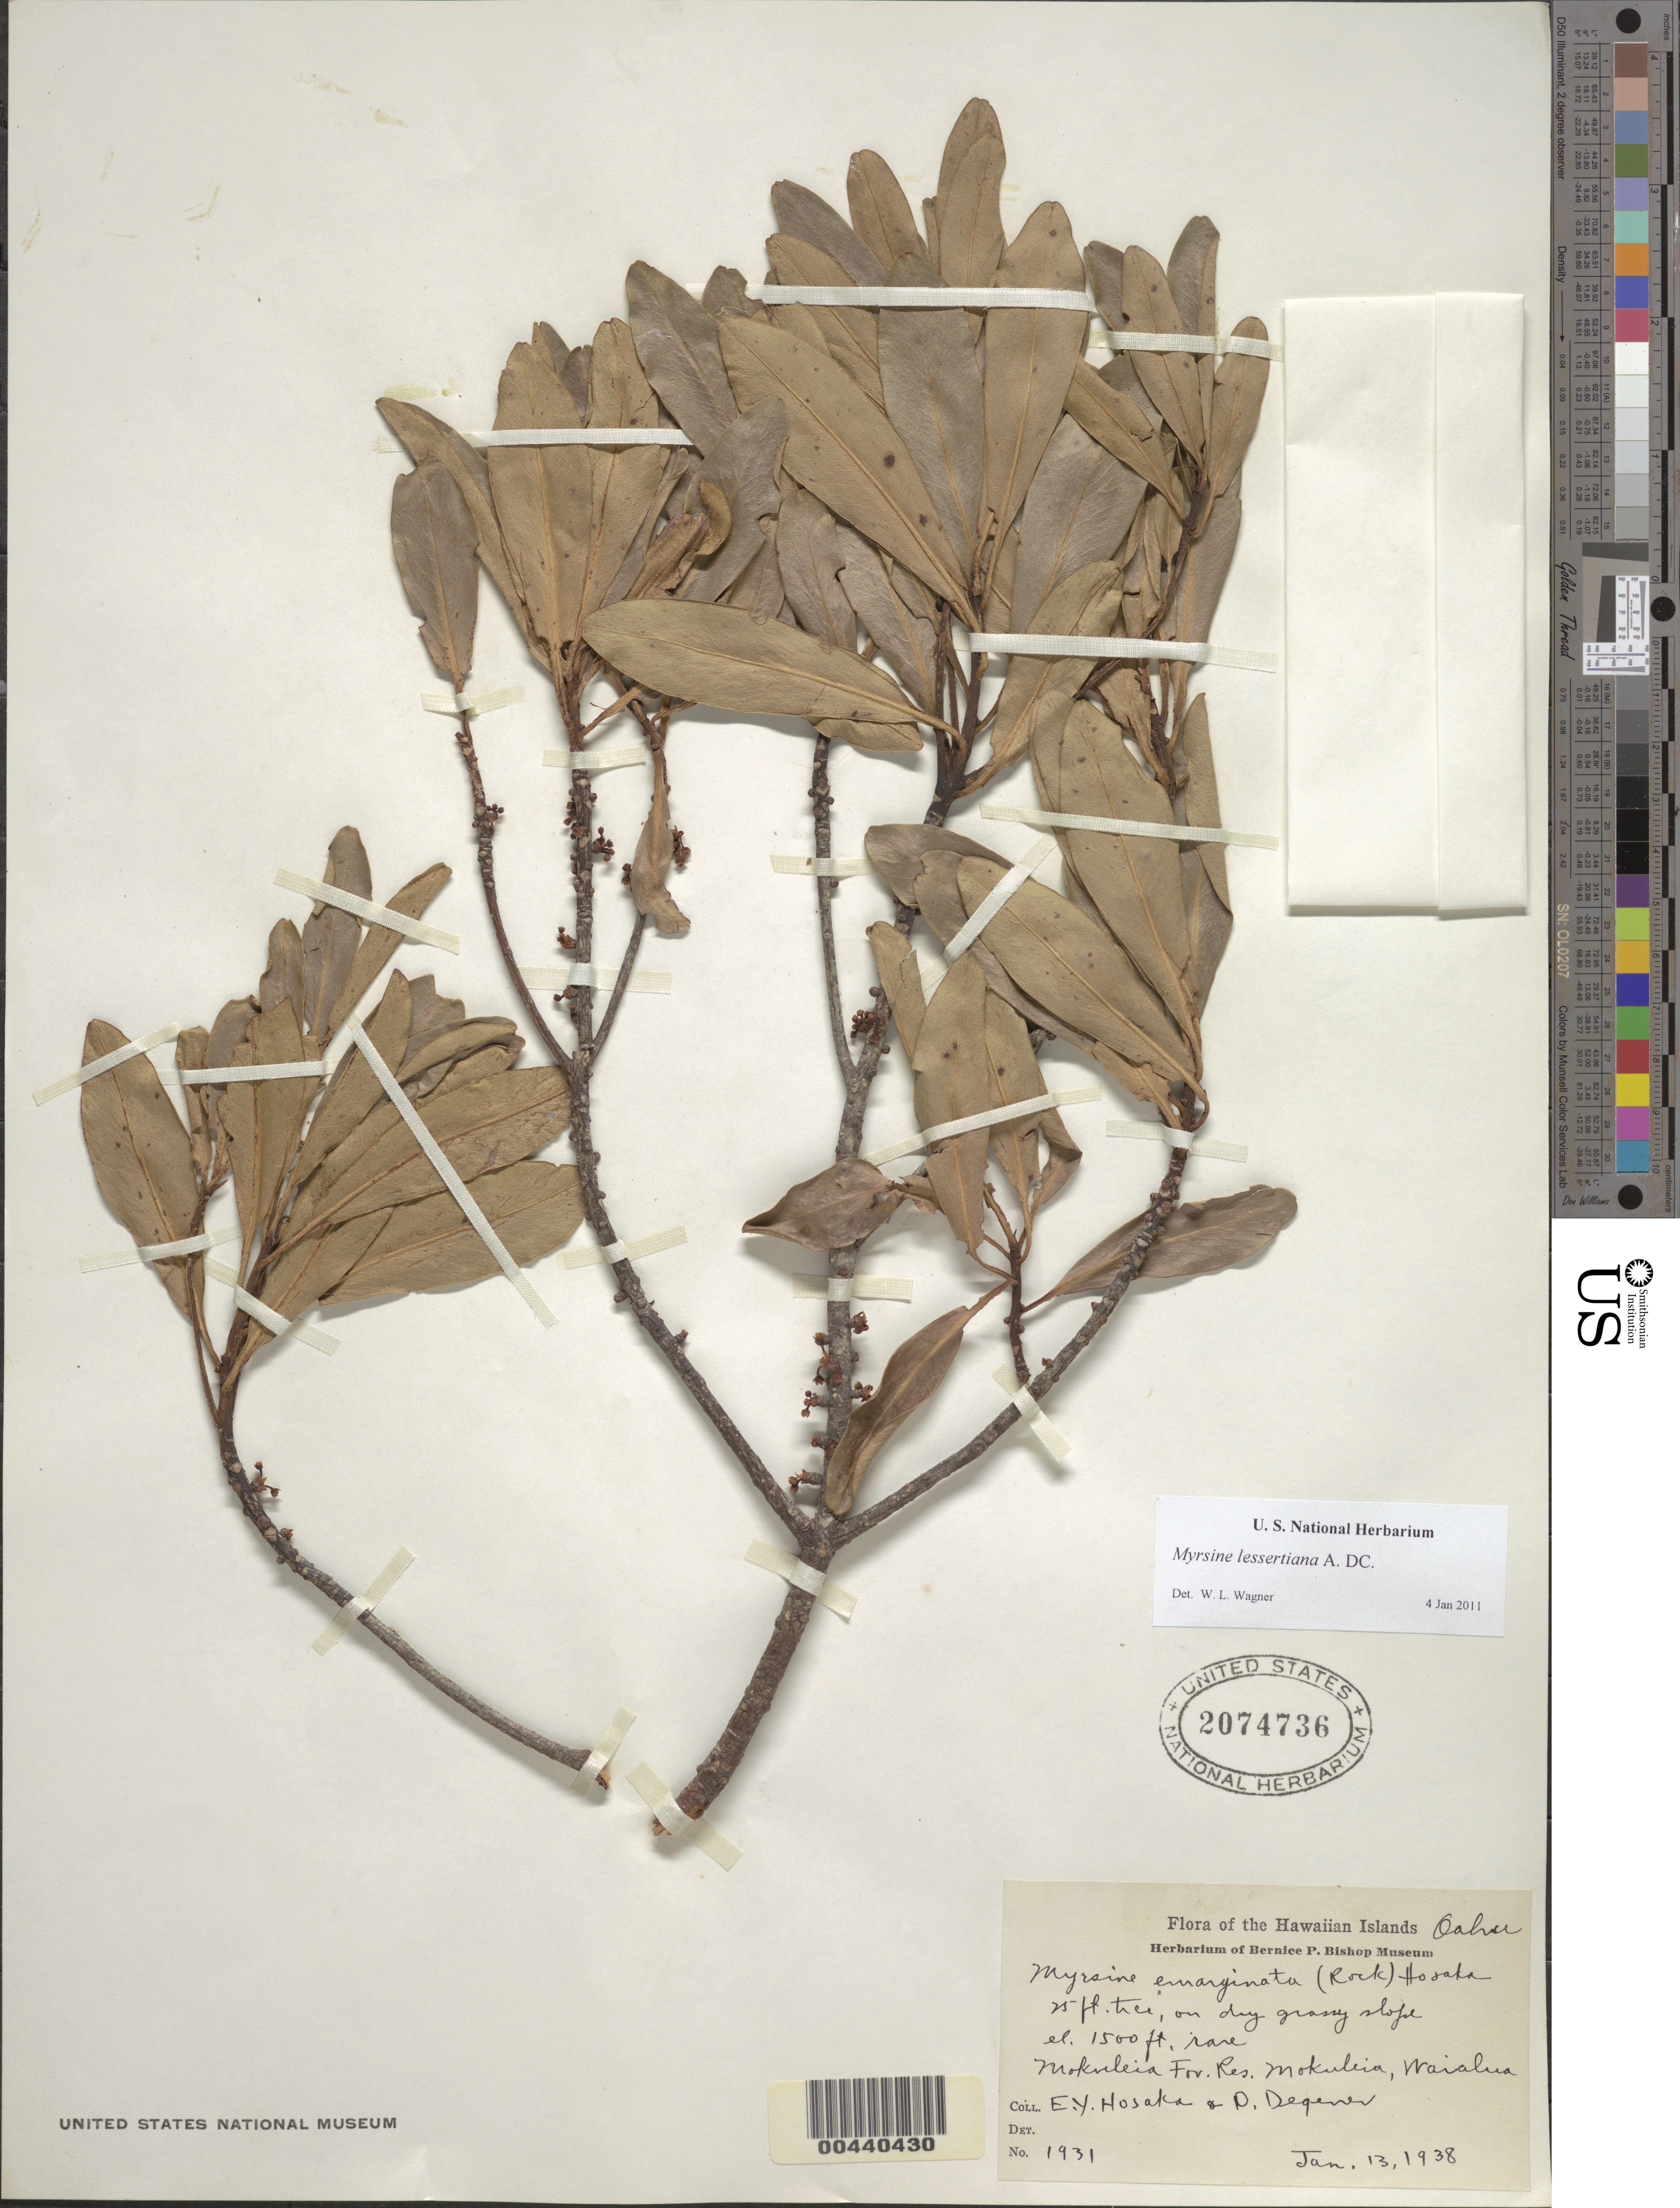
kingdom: Plantae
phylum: Tracheophyta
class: Magnoliopsida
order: Ericales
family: Primulaceae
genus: Myrsine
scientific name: Myrsine lessertiana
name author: A. DC.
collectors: E. Y. Hosaka & O. Degener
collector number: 1931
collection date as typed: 13 Jan 1938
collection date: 1938-01-13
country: United States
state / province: Hawaii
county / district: Honolulu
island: Oahu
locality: Mokuleia Forest Reserve, Mokuleia, Waialua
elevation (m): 457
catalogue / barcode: US 2074736